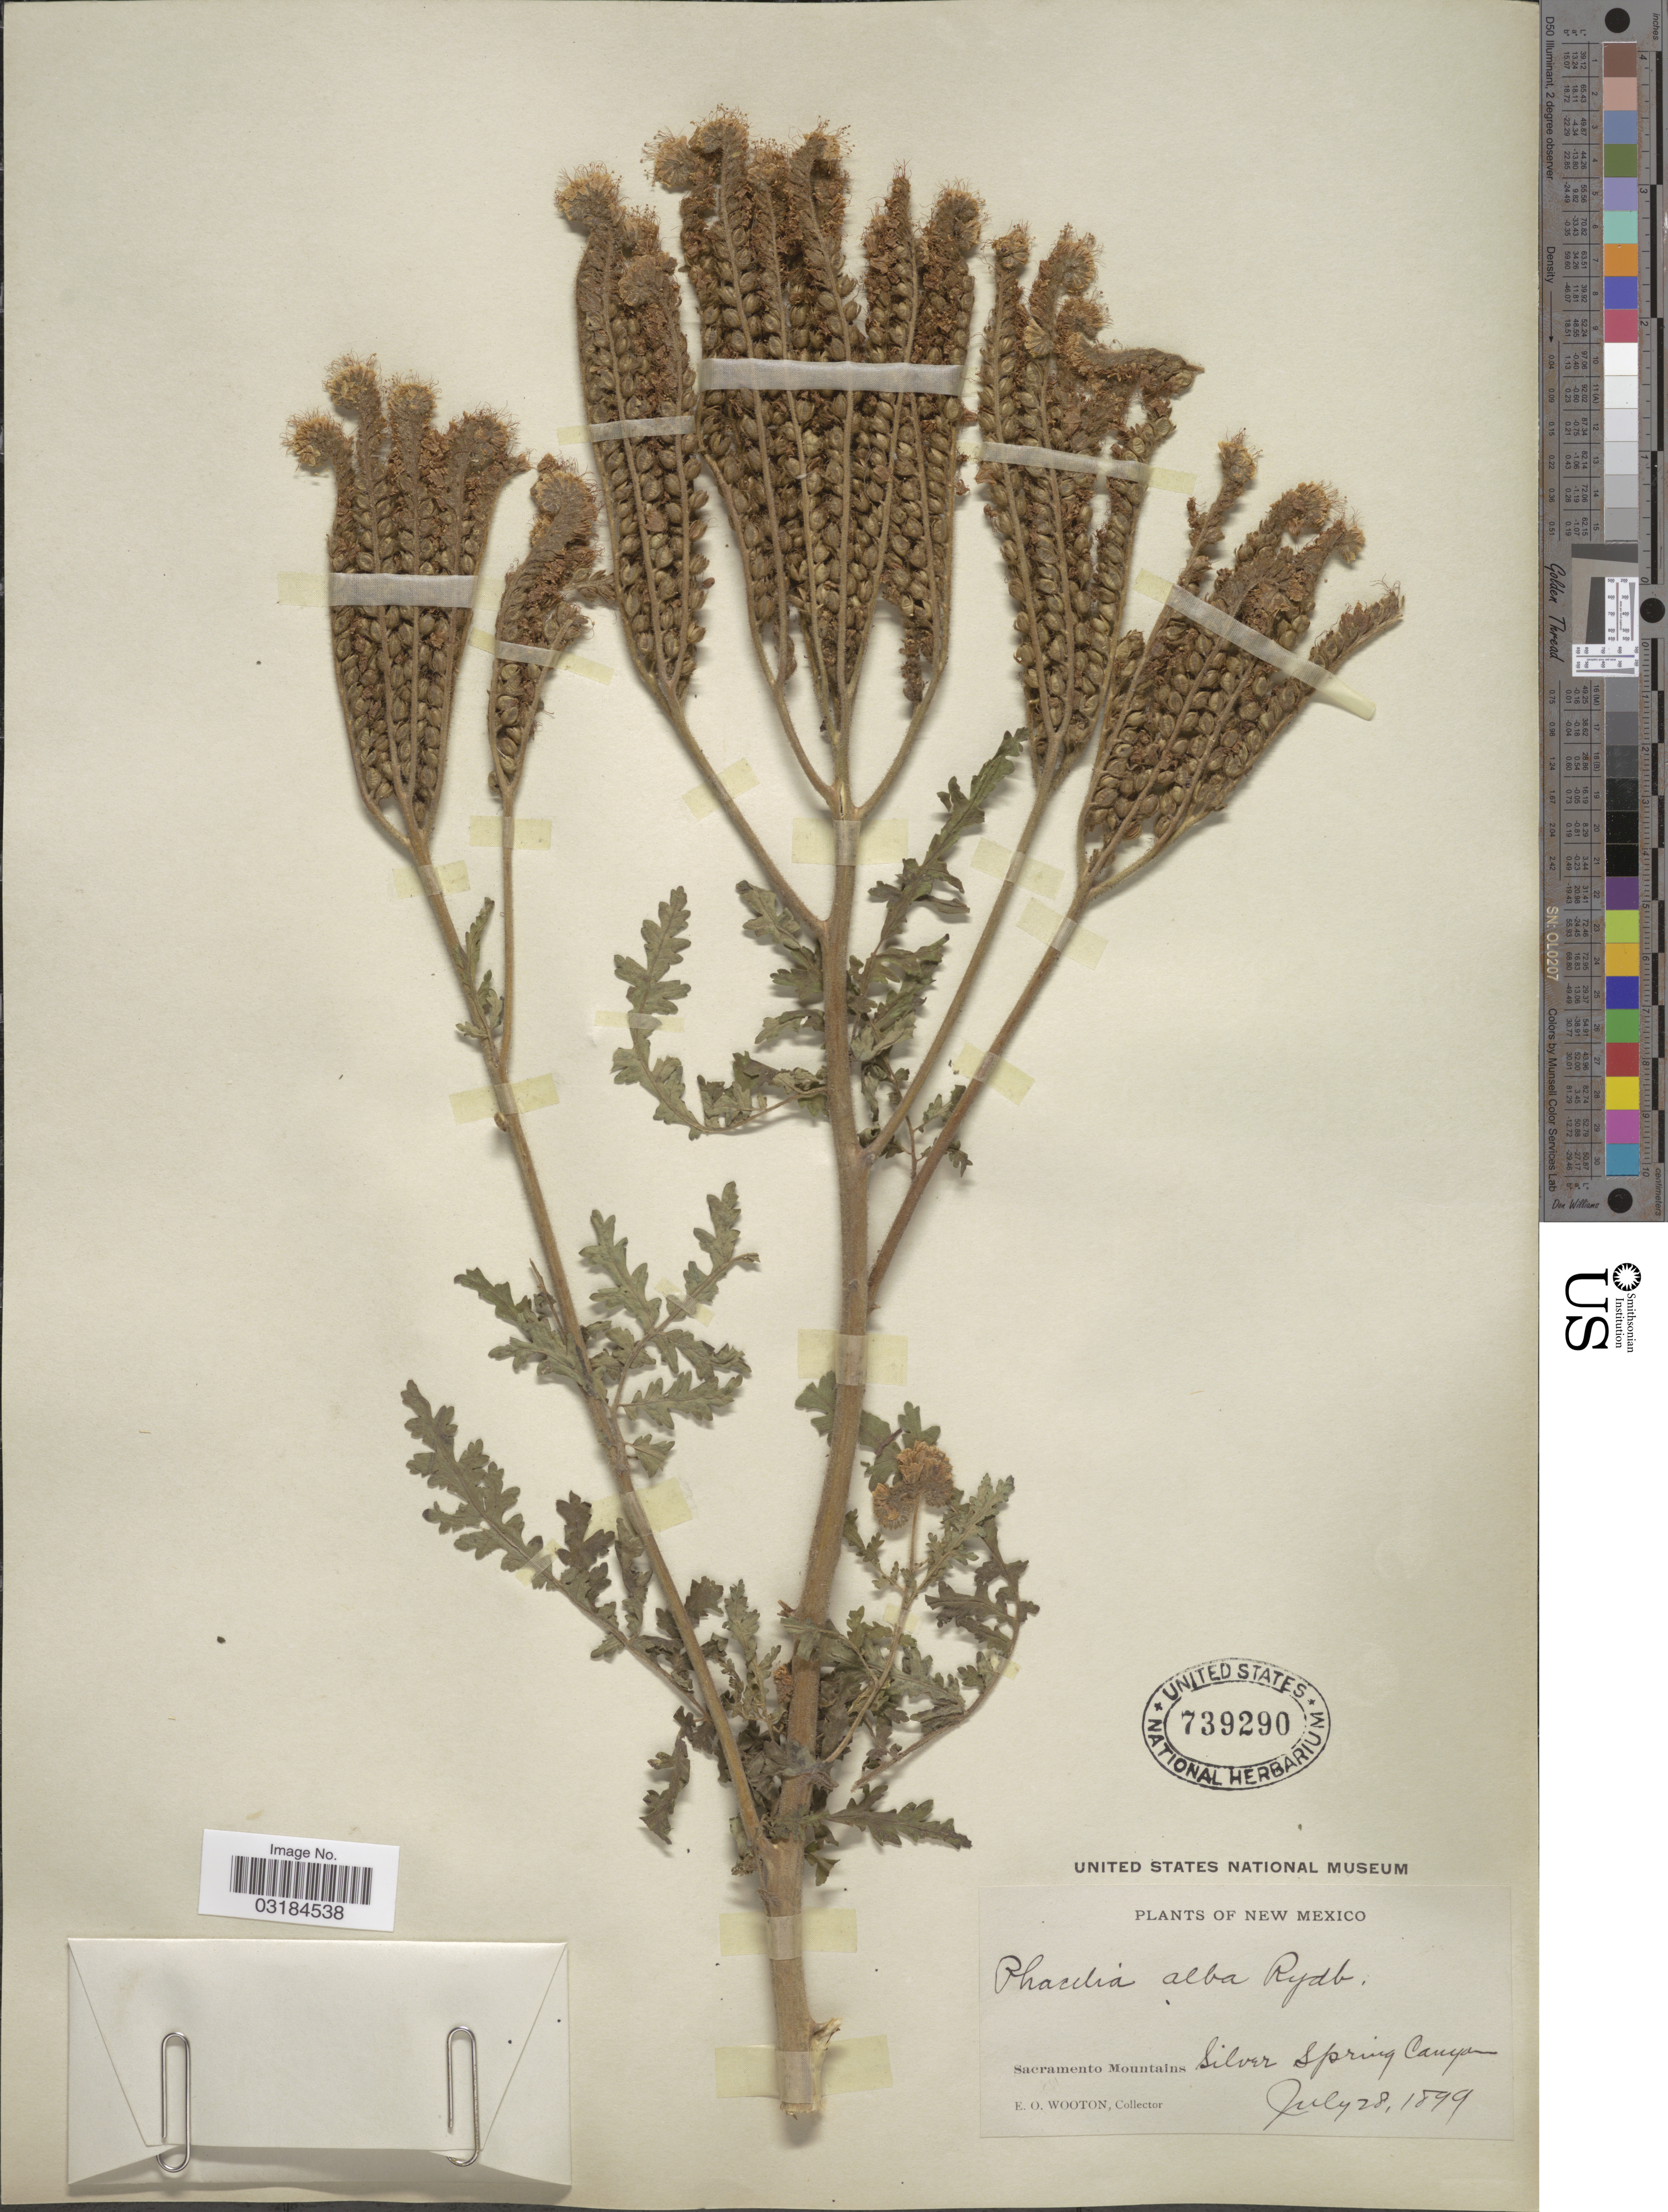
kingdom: Plantae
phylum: Tracheophyta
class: Magnoliopsida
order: Boraginales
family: Hydrophyllaceae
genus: Phacelia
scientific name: Phacelia alba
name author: Rydb.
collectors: E. O. Wooton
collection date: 1899-07-28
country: United States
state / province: New Mexico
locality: Sacramento Mountains, Silver Spring Canyon.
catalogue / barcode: US 739290